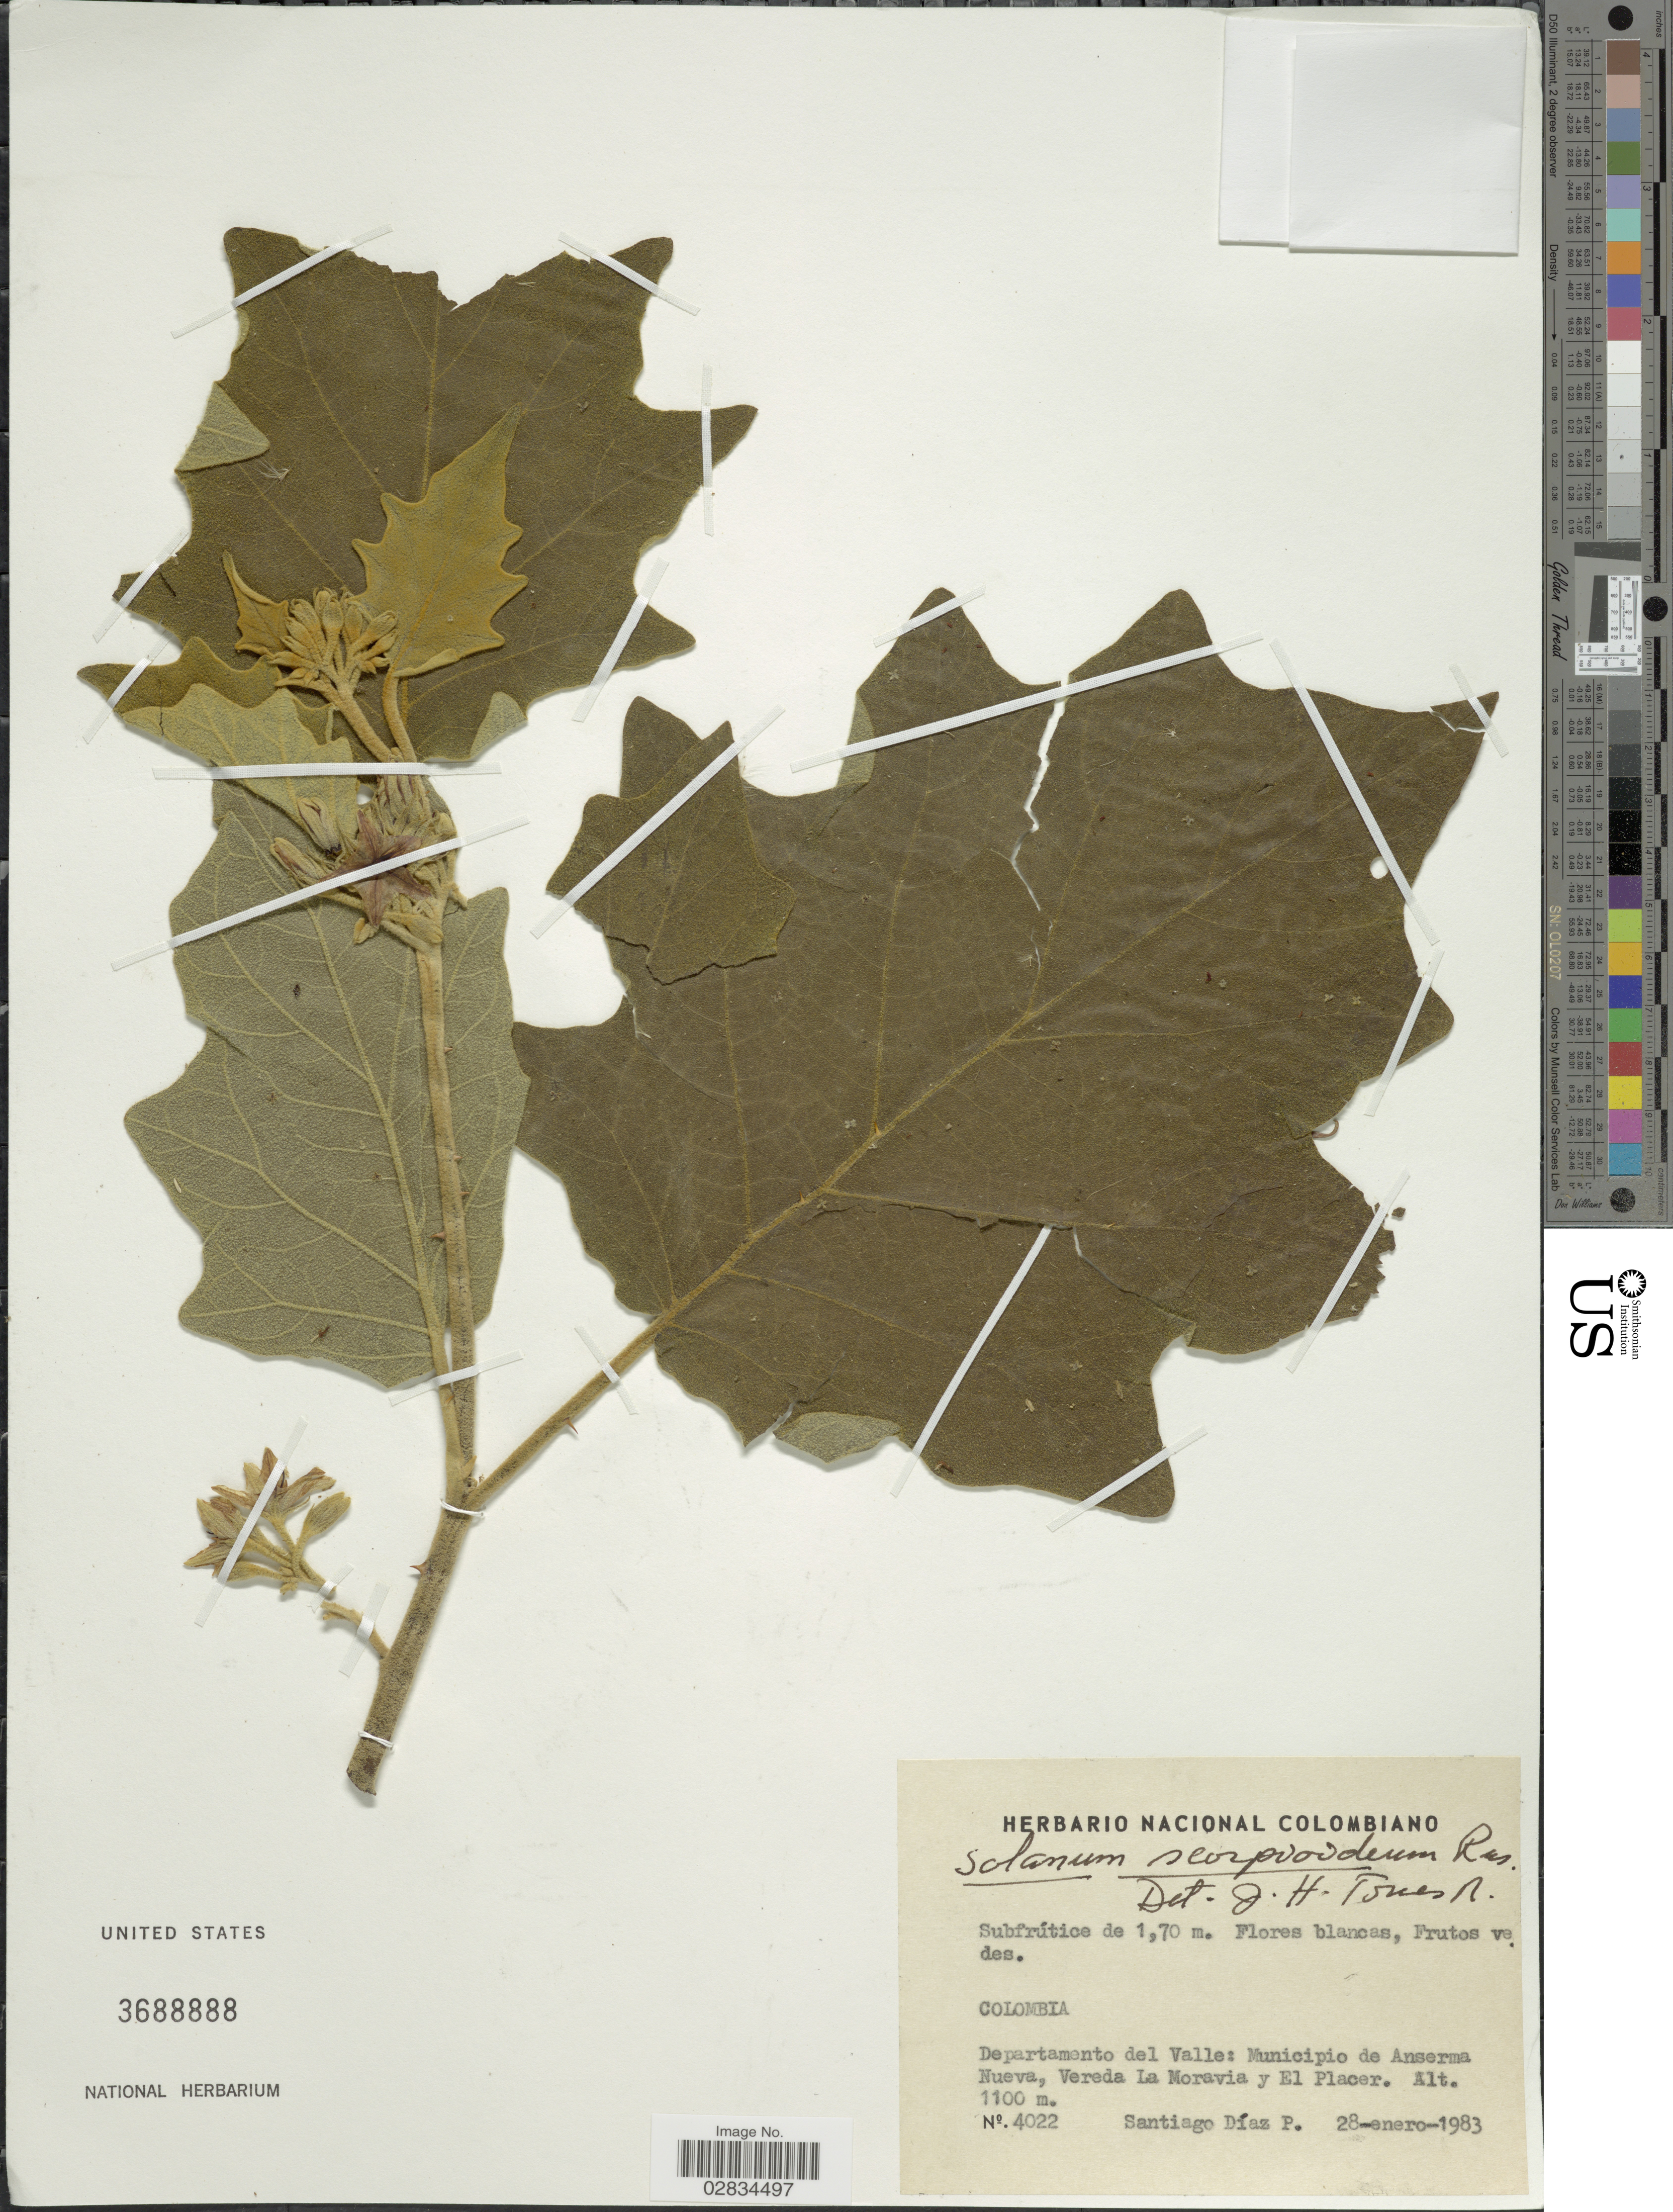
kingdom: Plantae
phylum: Tracheophyta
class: Magnoliopsida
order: Solanales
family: Solanaceae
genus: Solanum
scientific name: Solanum scorpioideum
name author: Rusby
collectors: S. Diaz P.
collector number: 4022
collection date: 1983-01-28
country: Colombia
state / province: Valle del Cauca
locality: Departamento del Valle: Municipio de Anserma Nueva, Vereda La Moravia y El Placer.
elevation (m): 1100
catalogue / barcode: US 3688888